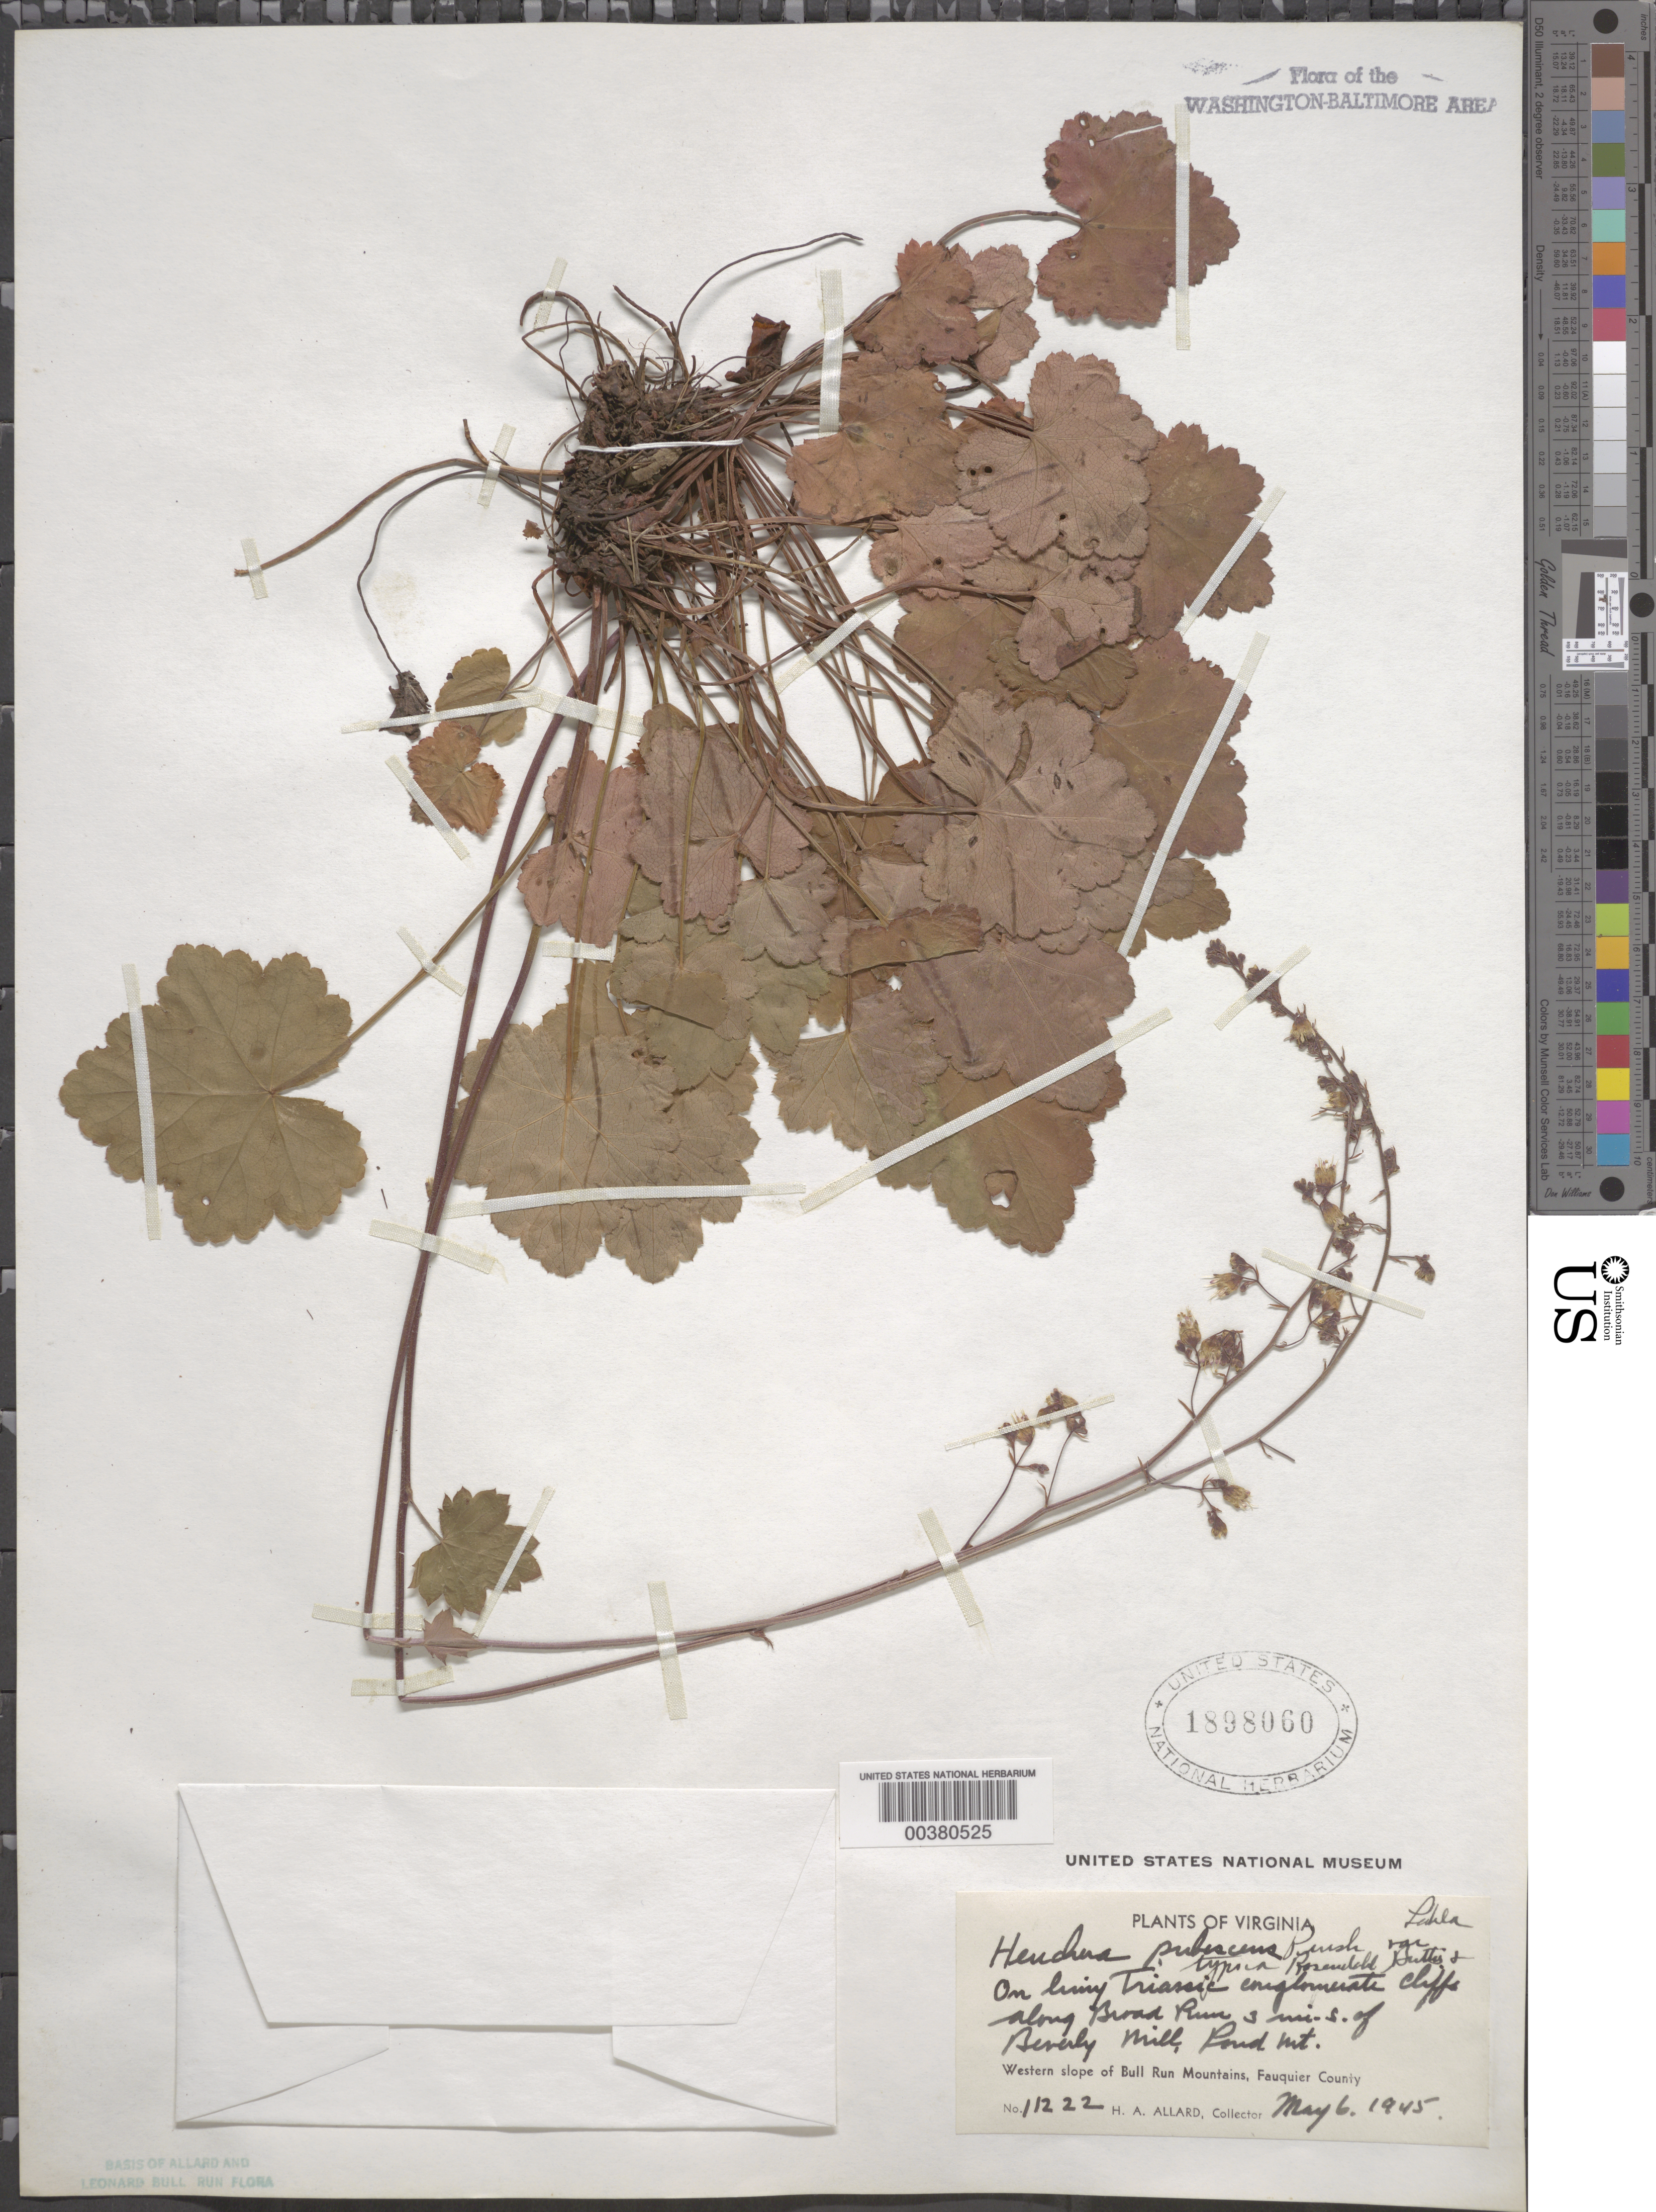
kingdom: Plantae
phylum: Tracheophyta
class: Magnoliopsida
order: Saxifragales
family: Saxifragaceae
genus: Heuchera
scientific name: Heuchera pubescens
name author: Pursh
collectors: H. A. Allard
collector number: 11222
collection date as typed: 06 May 1945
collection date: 1945-05-06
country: United States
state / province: Virginia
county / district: Fauquier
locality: Broad Run, south of Beverley Mill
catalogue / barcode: US 1898060